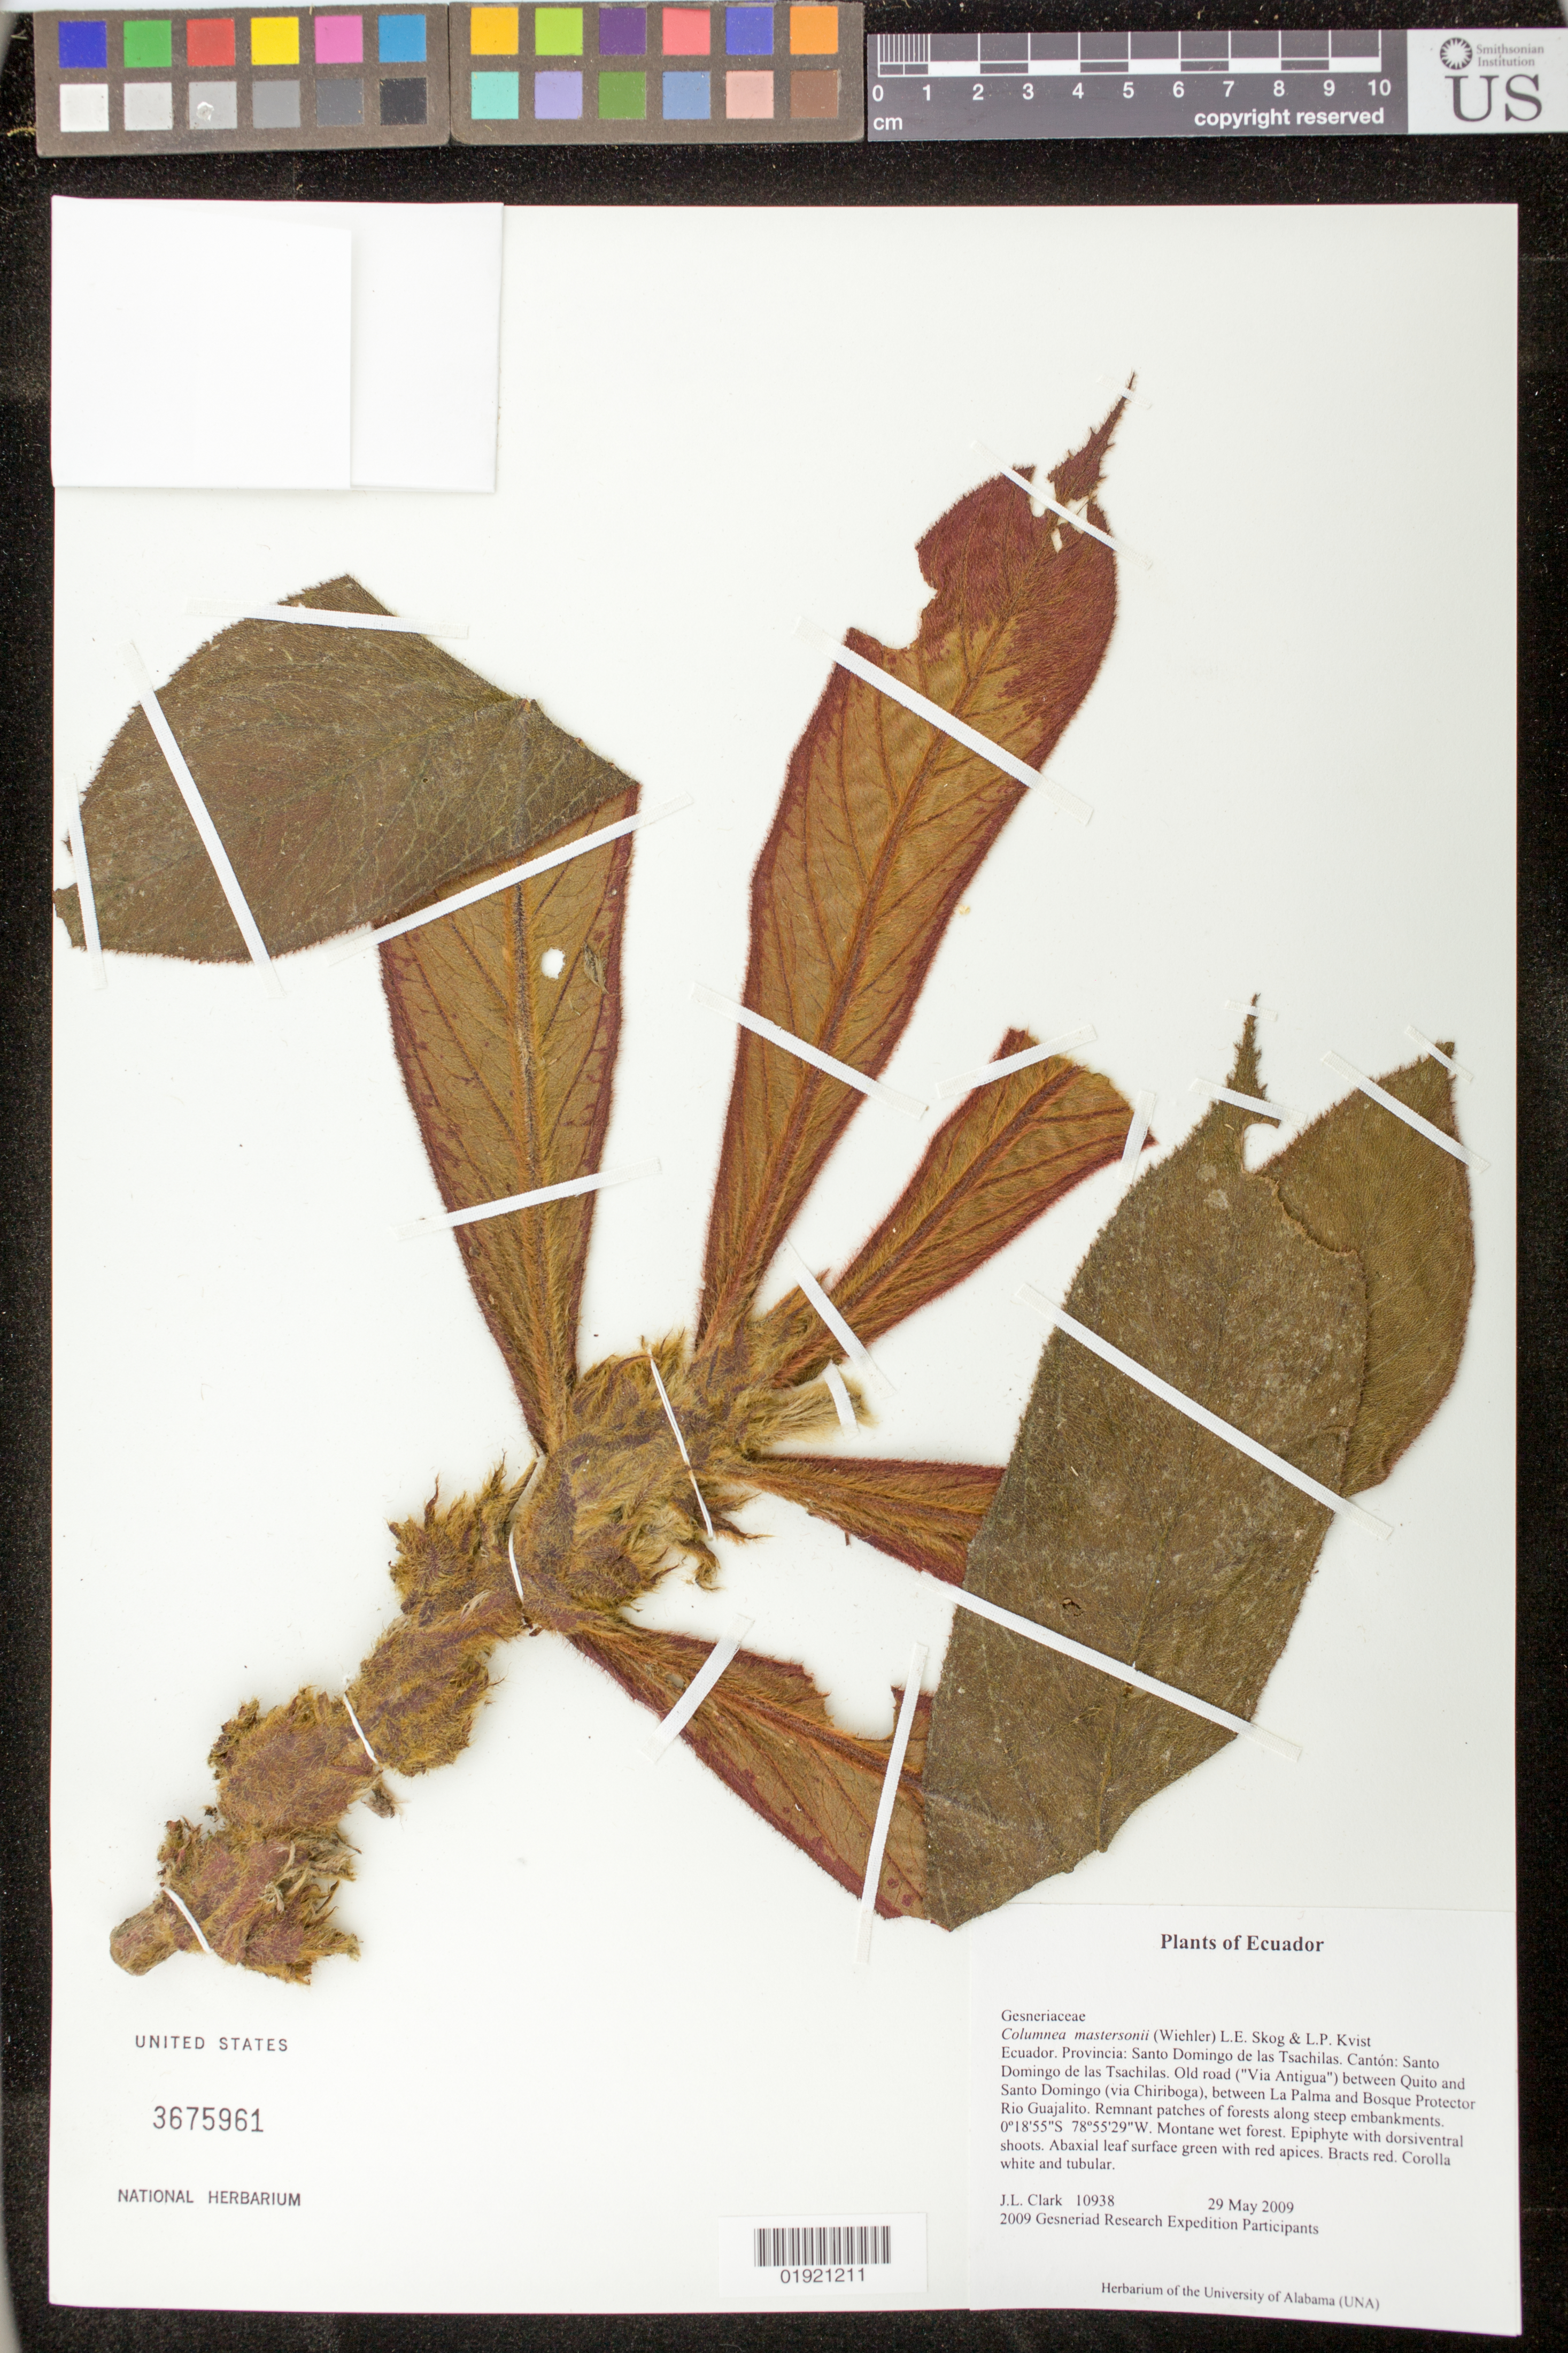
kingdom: Plantae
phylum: Tracheophyta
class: Magnoliopsida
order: Lamiales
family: Gesneriaceae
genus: Columnea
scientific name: Columnea mastersonii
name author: (Wiehler) L.E. Skog & L.P. Kvist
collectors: J. L. Clark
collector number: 10938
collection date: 2009-05-29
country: Ecuador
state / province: Tsáchilas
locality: Canton: Santo Domingo de los Tsachilas. Old road ("Via Antigua") between Quito and Santo Domingo (via Chiriboga), between La Palma and Bosque Protector Rio Guajalito.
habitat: Remnant patches of forests along steep embankments. Montane wet forest.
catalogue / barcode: US 3675961